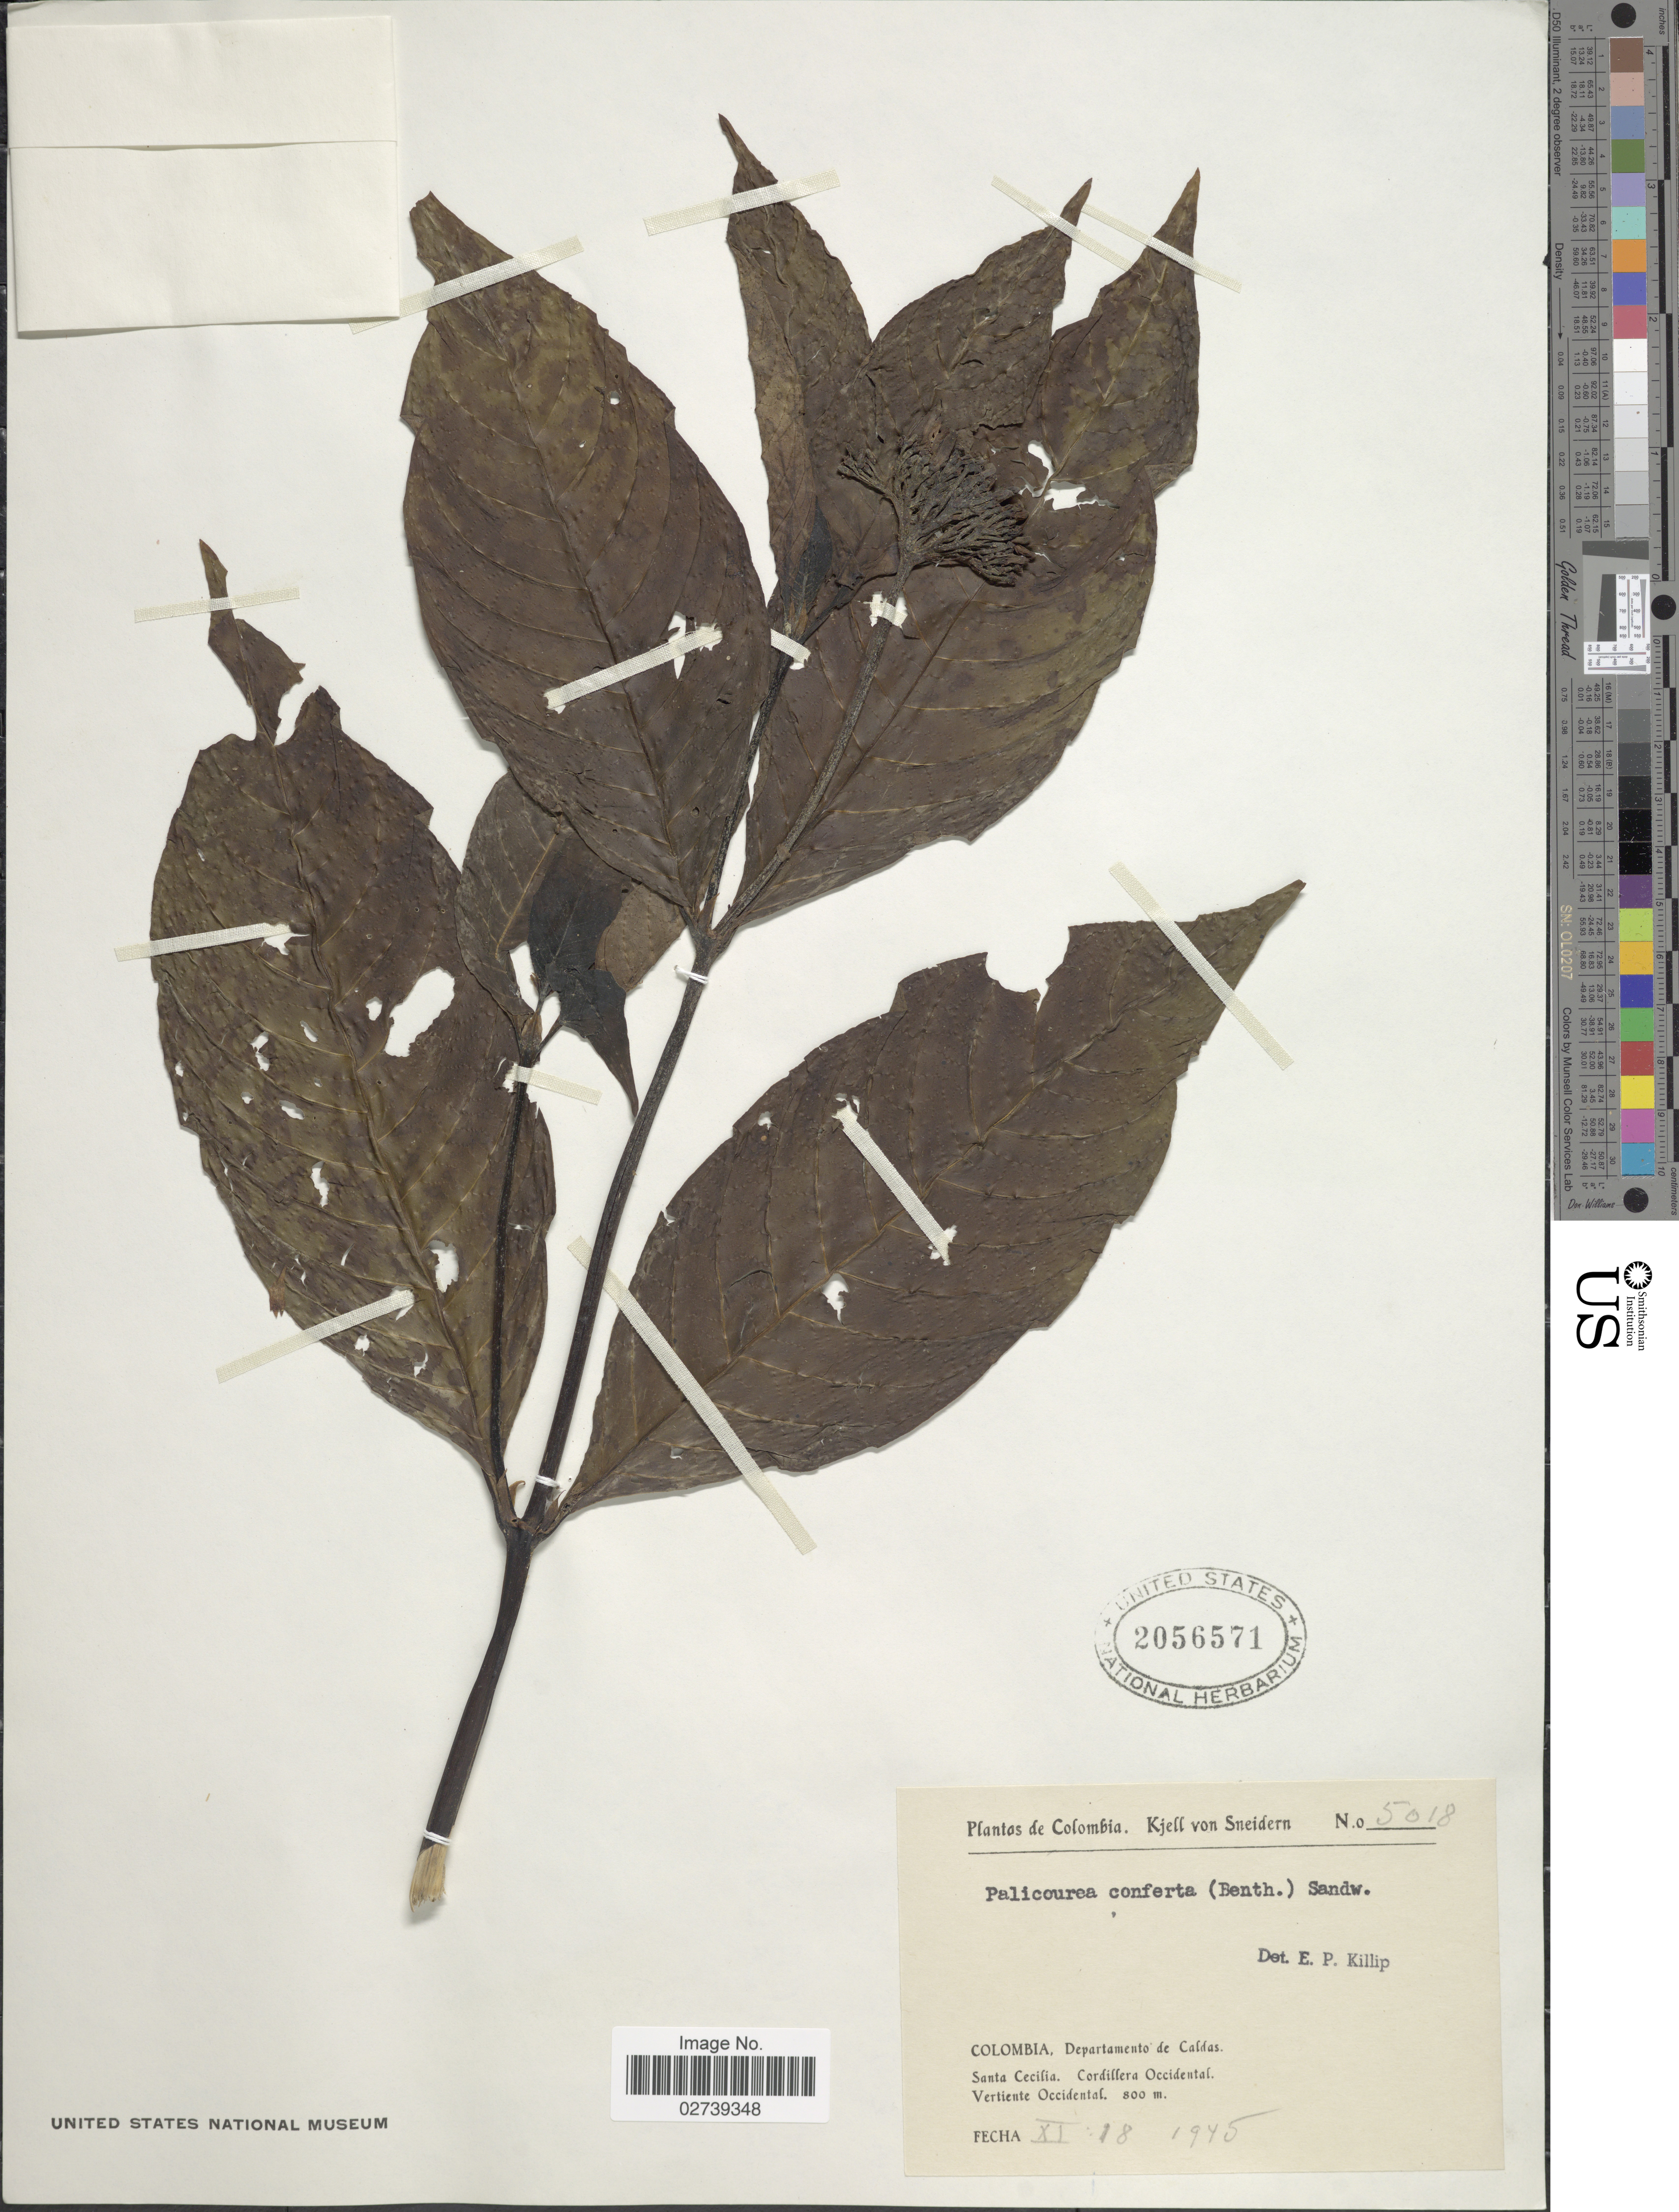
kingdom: Plantae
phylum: Tracheophyta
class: Magnoliopsida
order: Gentianales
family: Rubiaceae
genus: Palicourea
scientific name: Palicourea conferta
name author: (Benth.) Sandwith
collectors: K. von Sneidern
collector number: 5018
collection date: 1945-11-18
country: Colombia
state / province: Caldas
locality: Santa Cecilia, Cordillera Occidental, Vertiente Occidental.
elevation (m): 800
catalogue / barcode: US 2056571